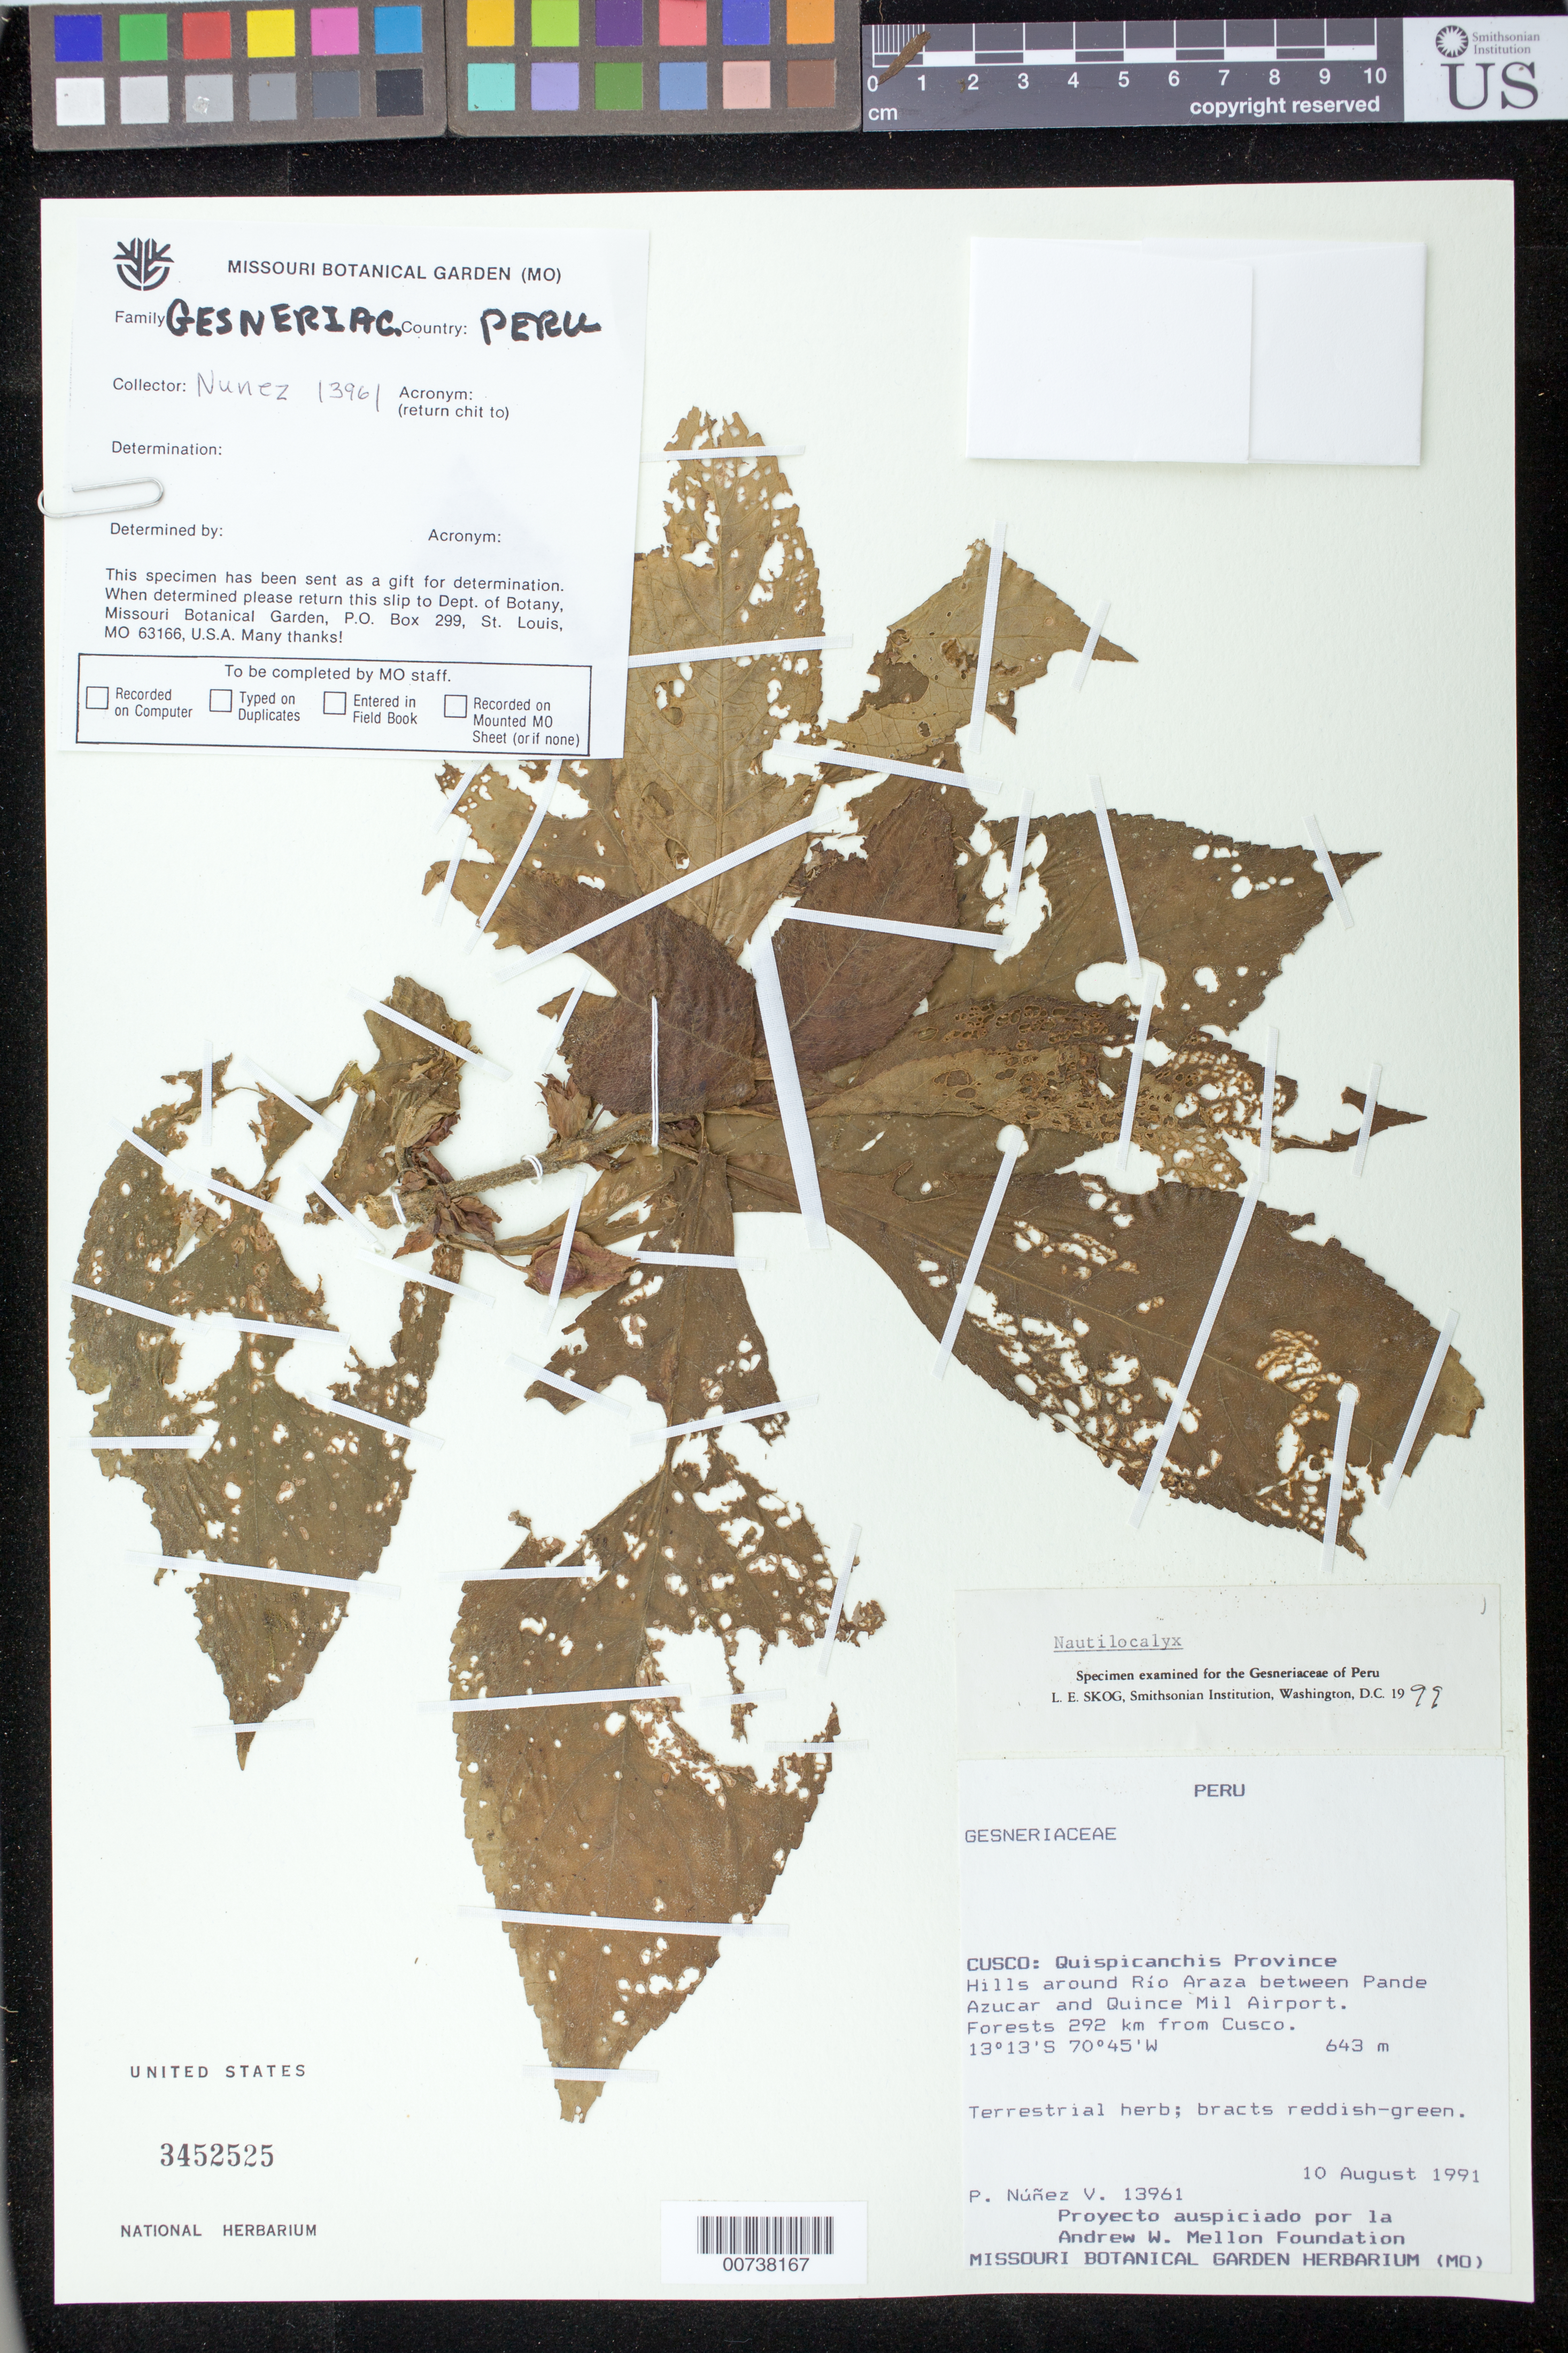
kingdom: Plantae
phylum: Tracheophyta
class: Magnoliopsida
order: Lamiales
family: Gesneriaceae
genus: Nautilocalyx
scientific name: Nautilocalyx sp.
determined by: Skog, Laurence E.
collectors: P. Núñez V.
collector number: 13961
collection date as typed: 10 Aug 1991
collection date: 1991-08-10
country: Peru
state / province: Cusco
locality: Prov. Quispicanchis; hills around Río Araza between Pande Azucar and Quince Mil Airport; 292 km from Cusco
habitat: Forests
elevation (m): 643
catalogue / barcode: US 3452525